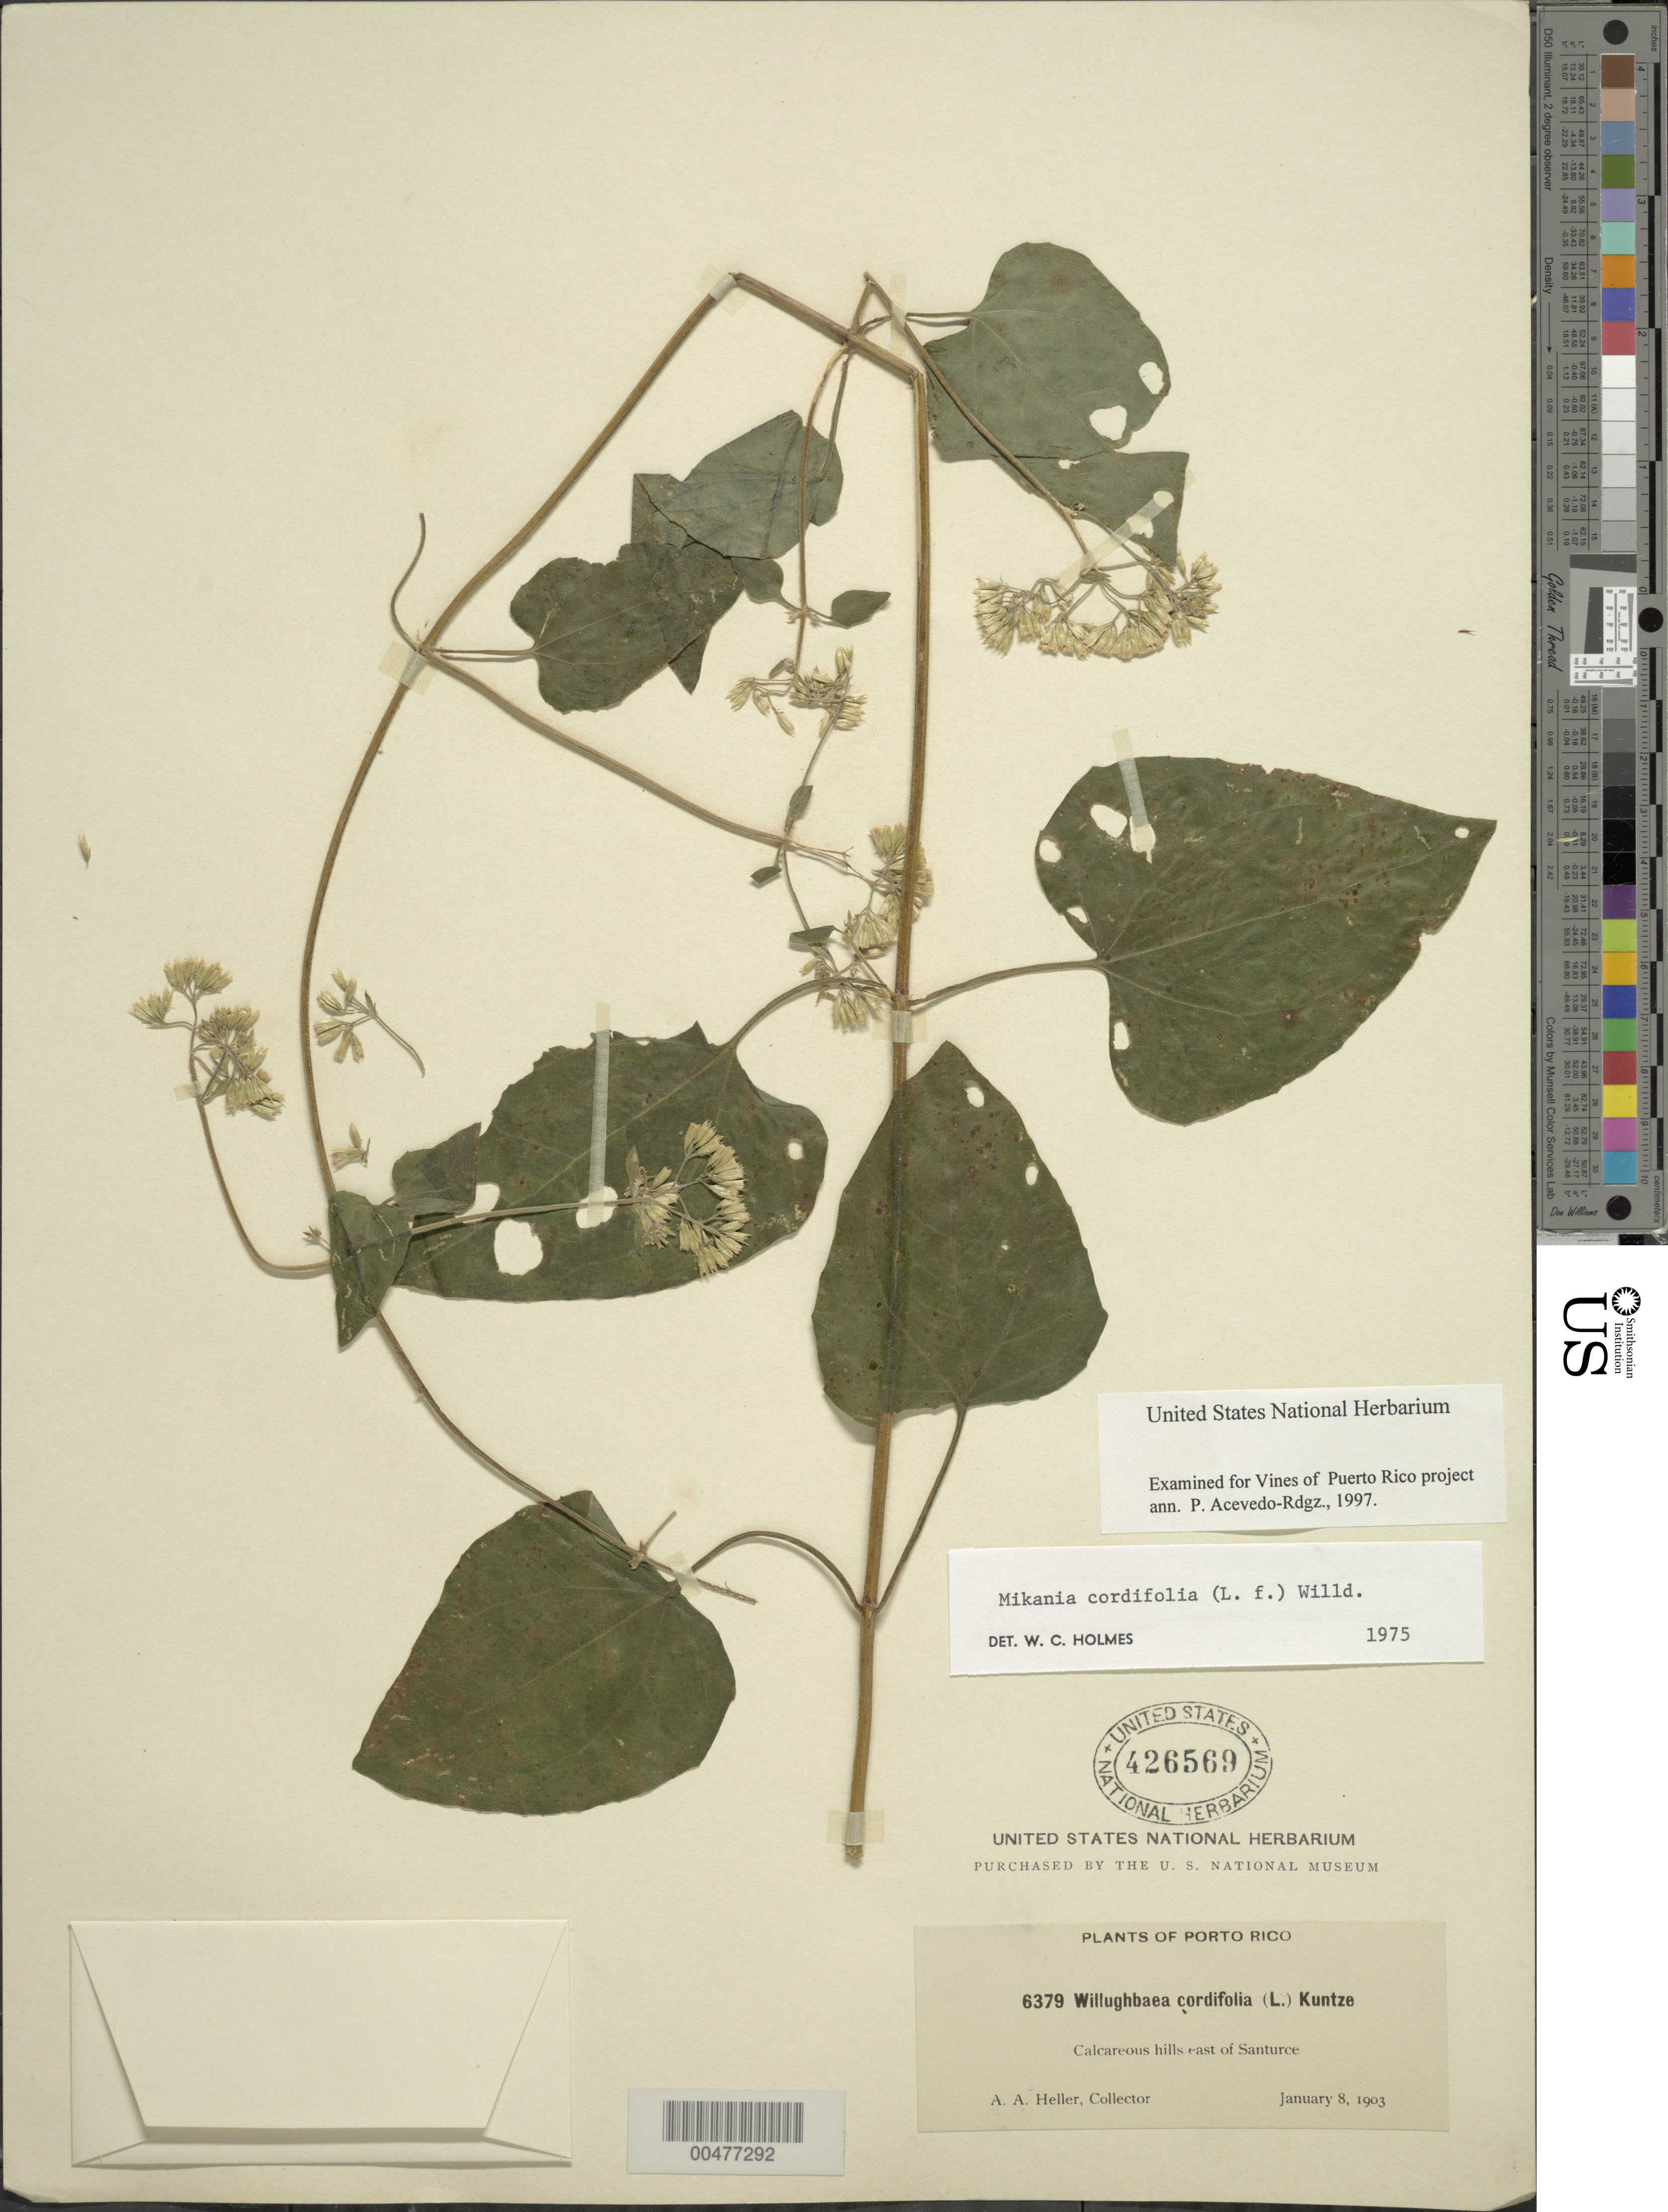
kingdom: Plantae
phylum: Tracheophyta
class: Magnoliopsida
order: Asterales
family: Asteraceae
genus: Mikania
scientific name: Mikania cordifolia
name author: Kunth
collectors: -- Heller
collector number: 6379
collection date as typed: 08 Jan 1903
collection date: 1903-01-08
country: Puerto Rico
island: Greater Antilles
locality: east of Santurce. Calcareous hills.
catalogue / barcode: US 426569